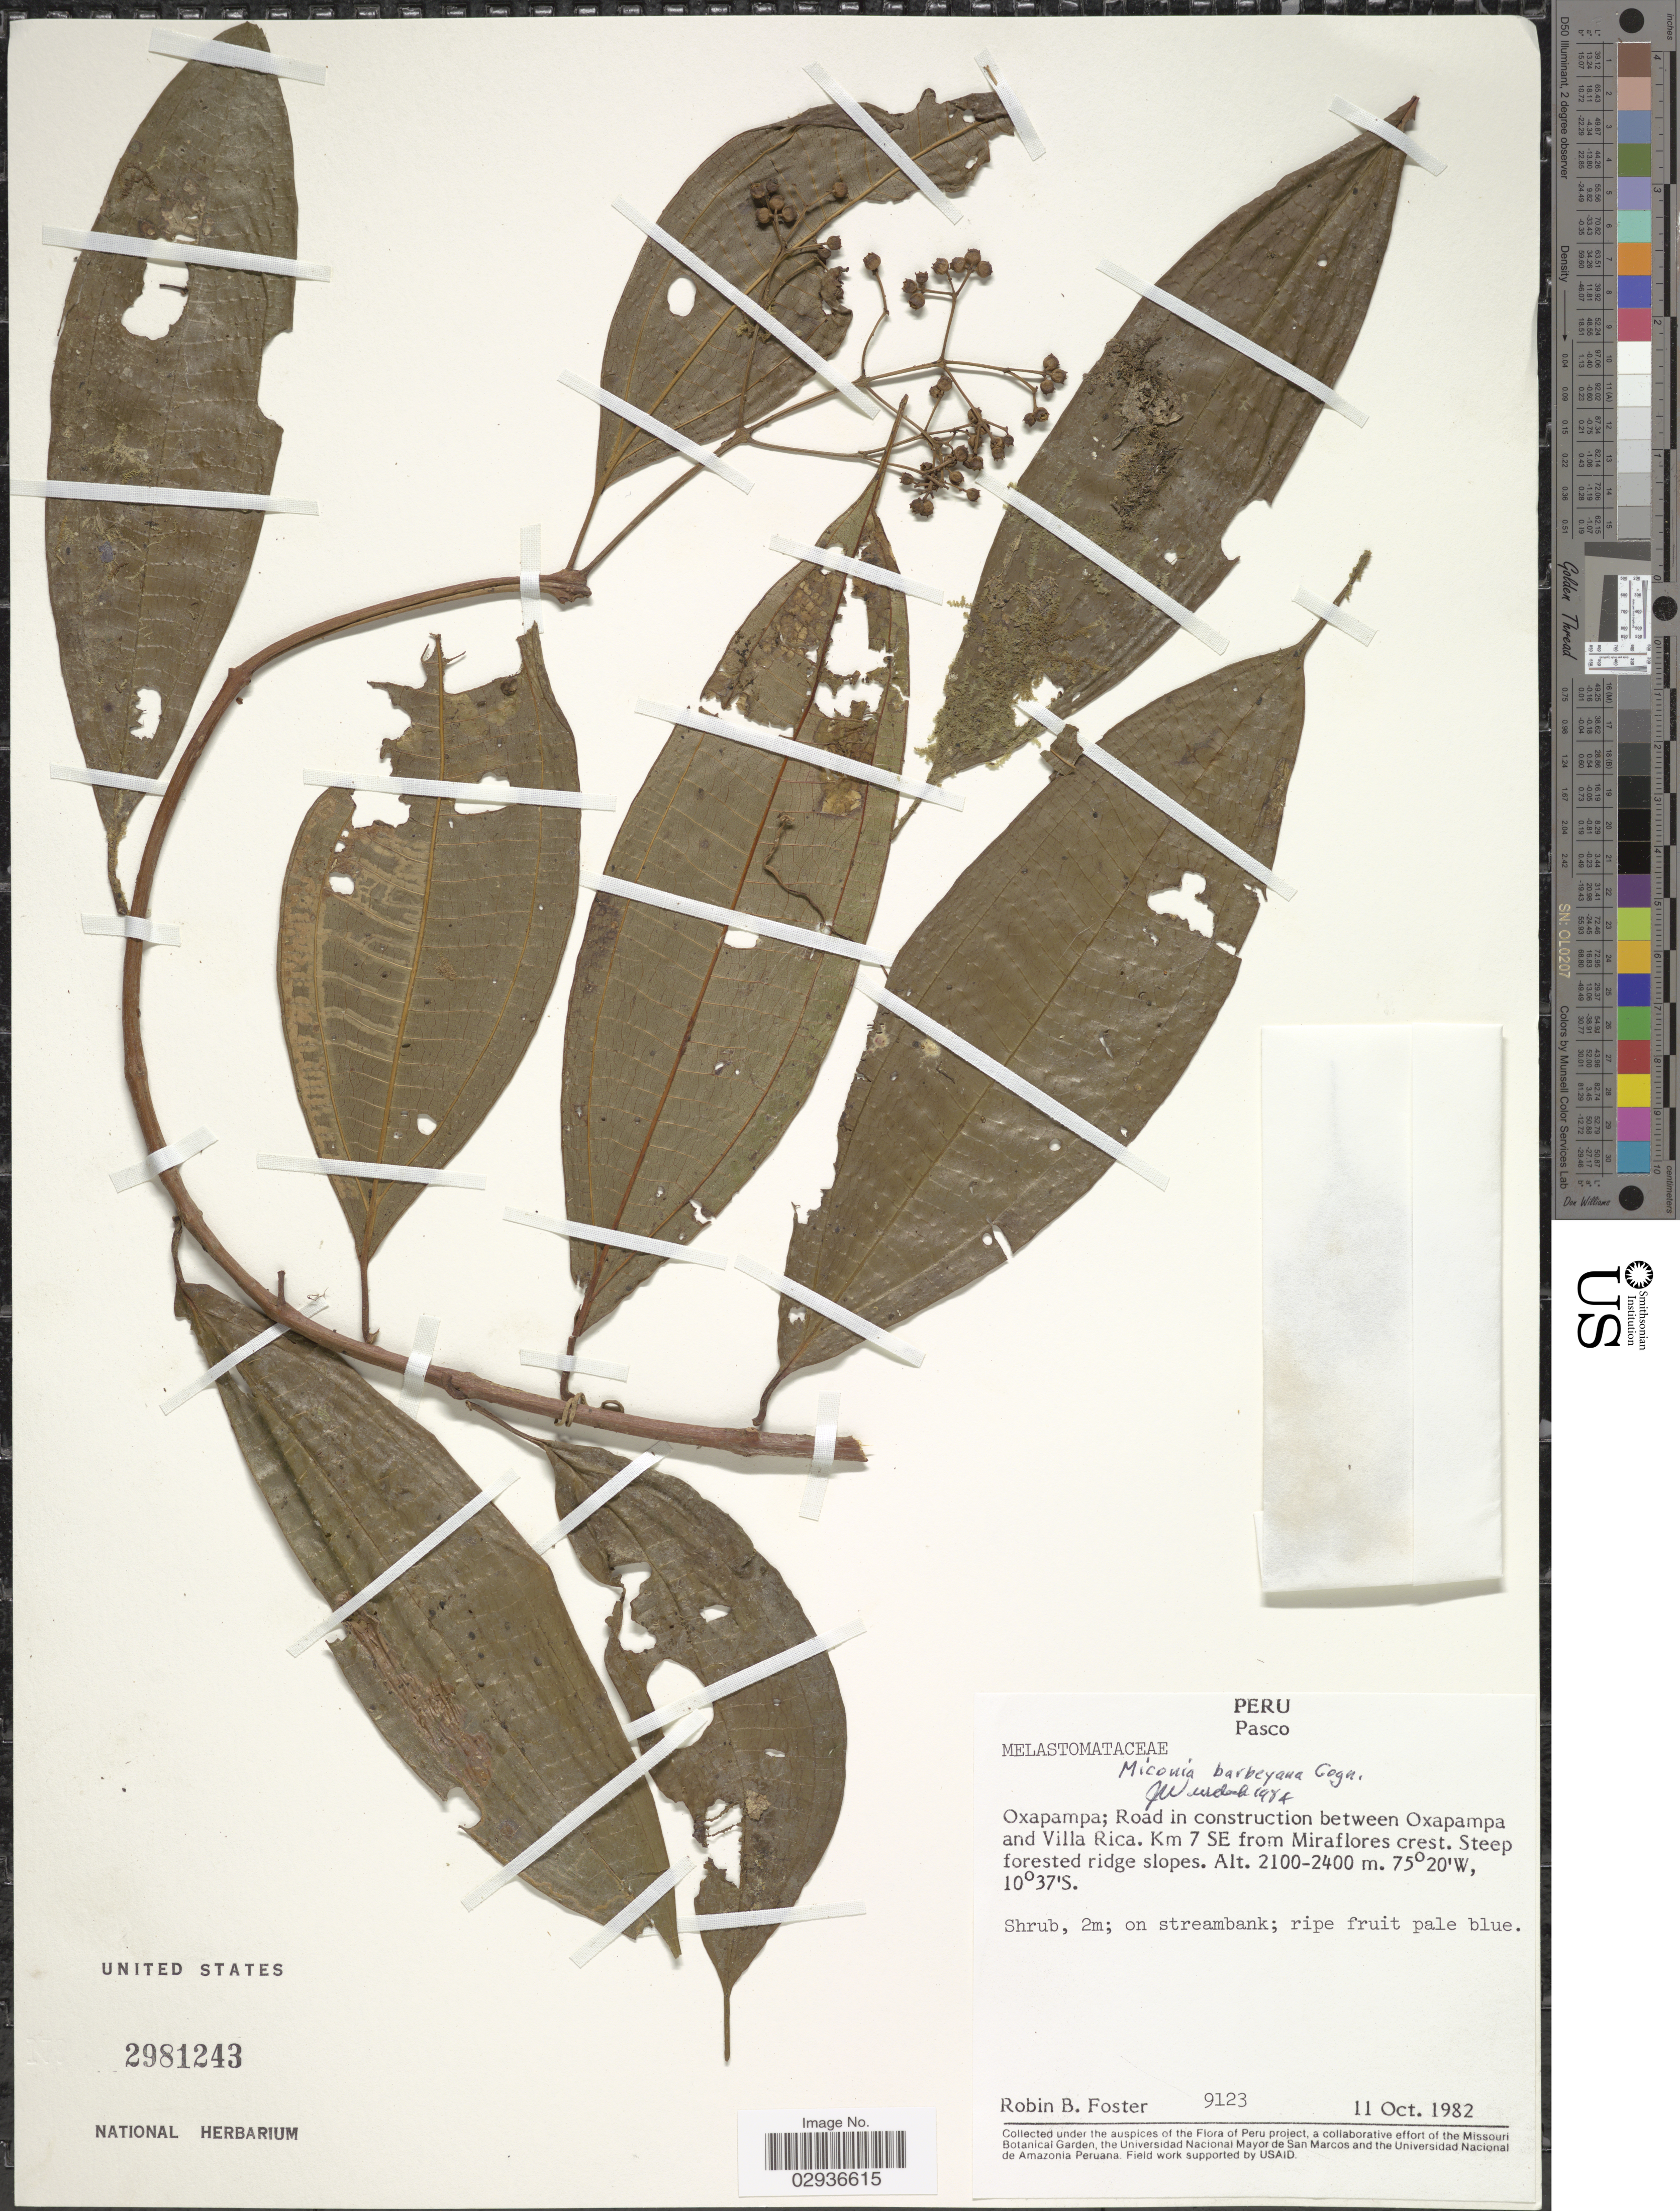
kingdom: Plantae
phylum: Tracheophyta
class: Magnoliopsida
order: Myrtales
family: Melastomataceae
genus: Miconia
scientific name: Miconia barbeyana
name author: Cogn.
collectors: R. B. Foster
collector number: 9123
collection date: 1982-10-11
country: Peru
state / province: Pasco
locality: Oxapampa; Road in construction between Oxapampa and Villa Rica. Km 7 SE from Miraflores crest.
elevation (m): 2100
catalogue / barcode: US 2981243